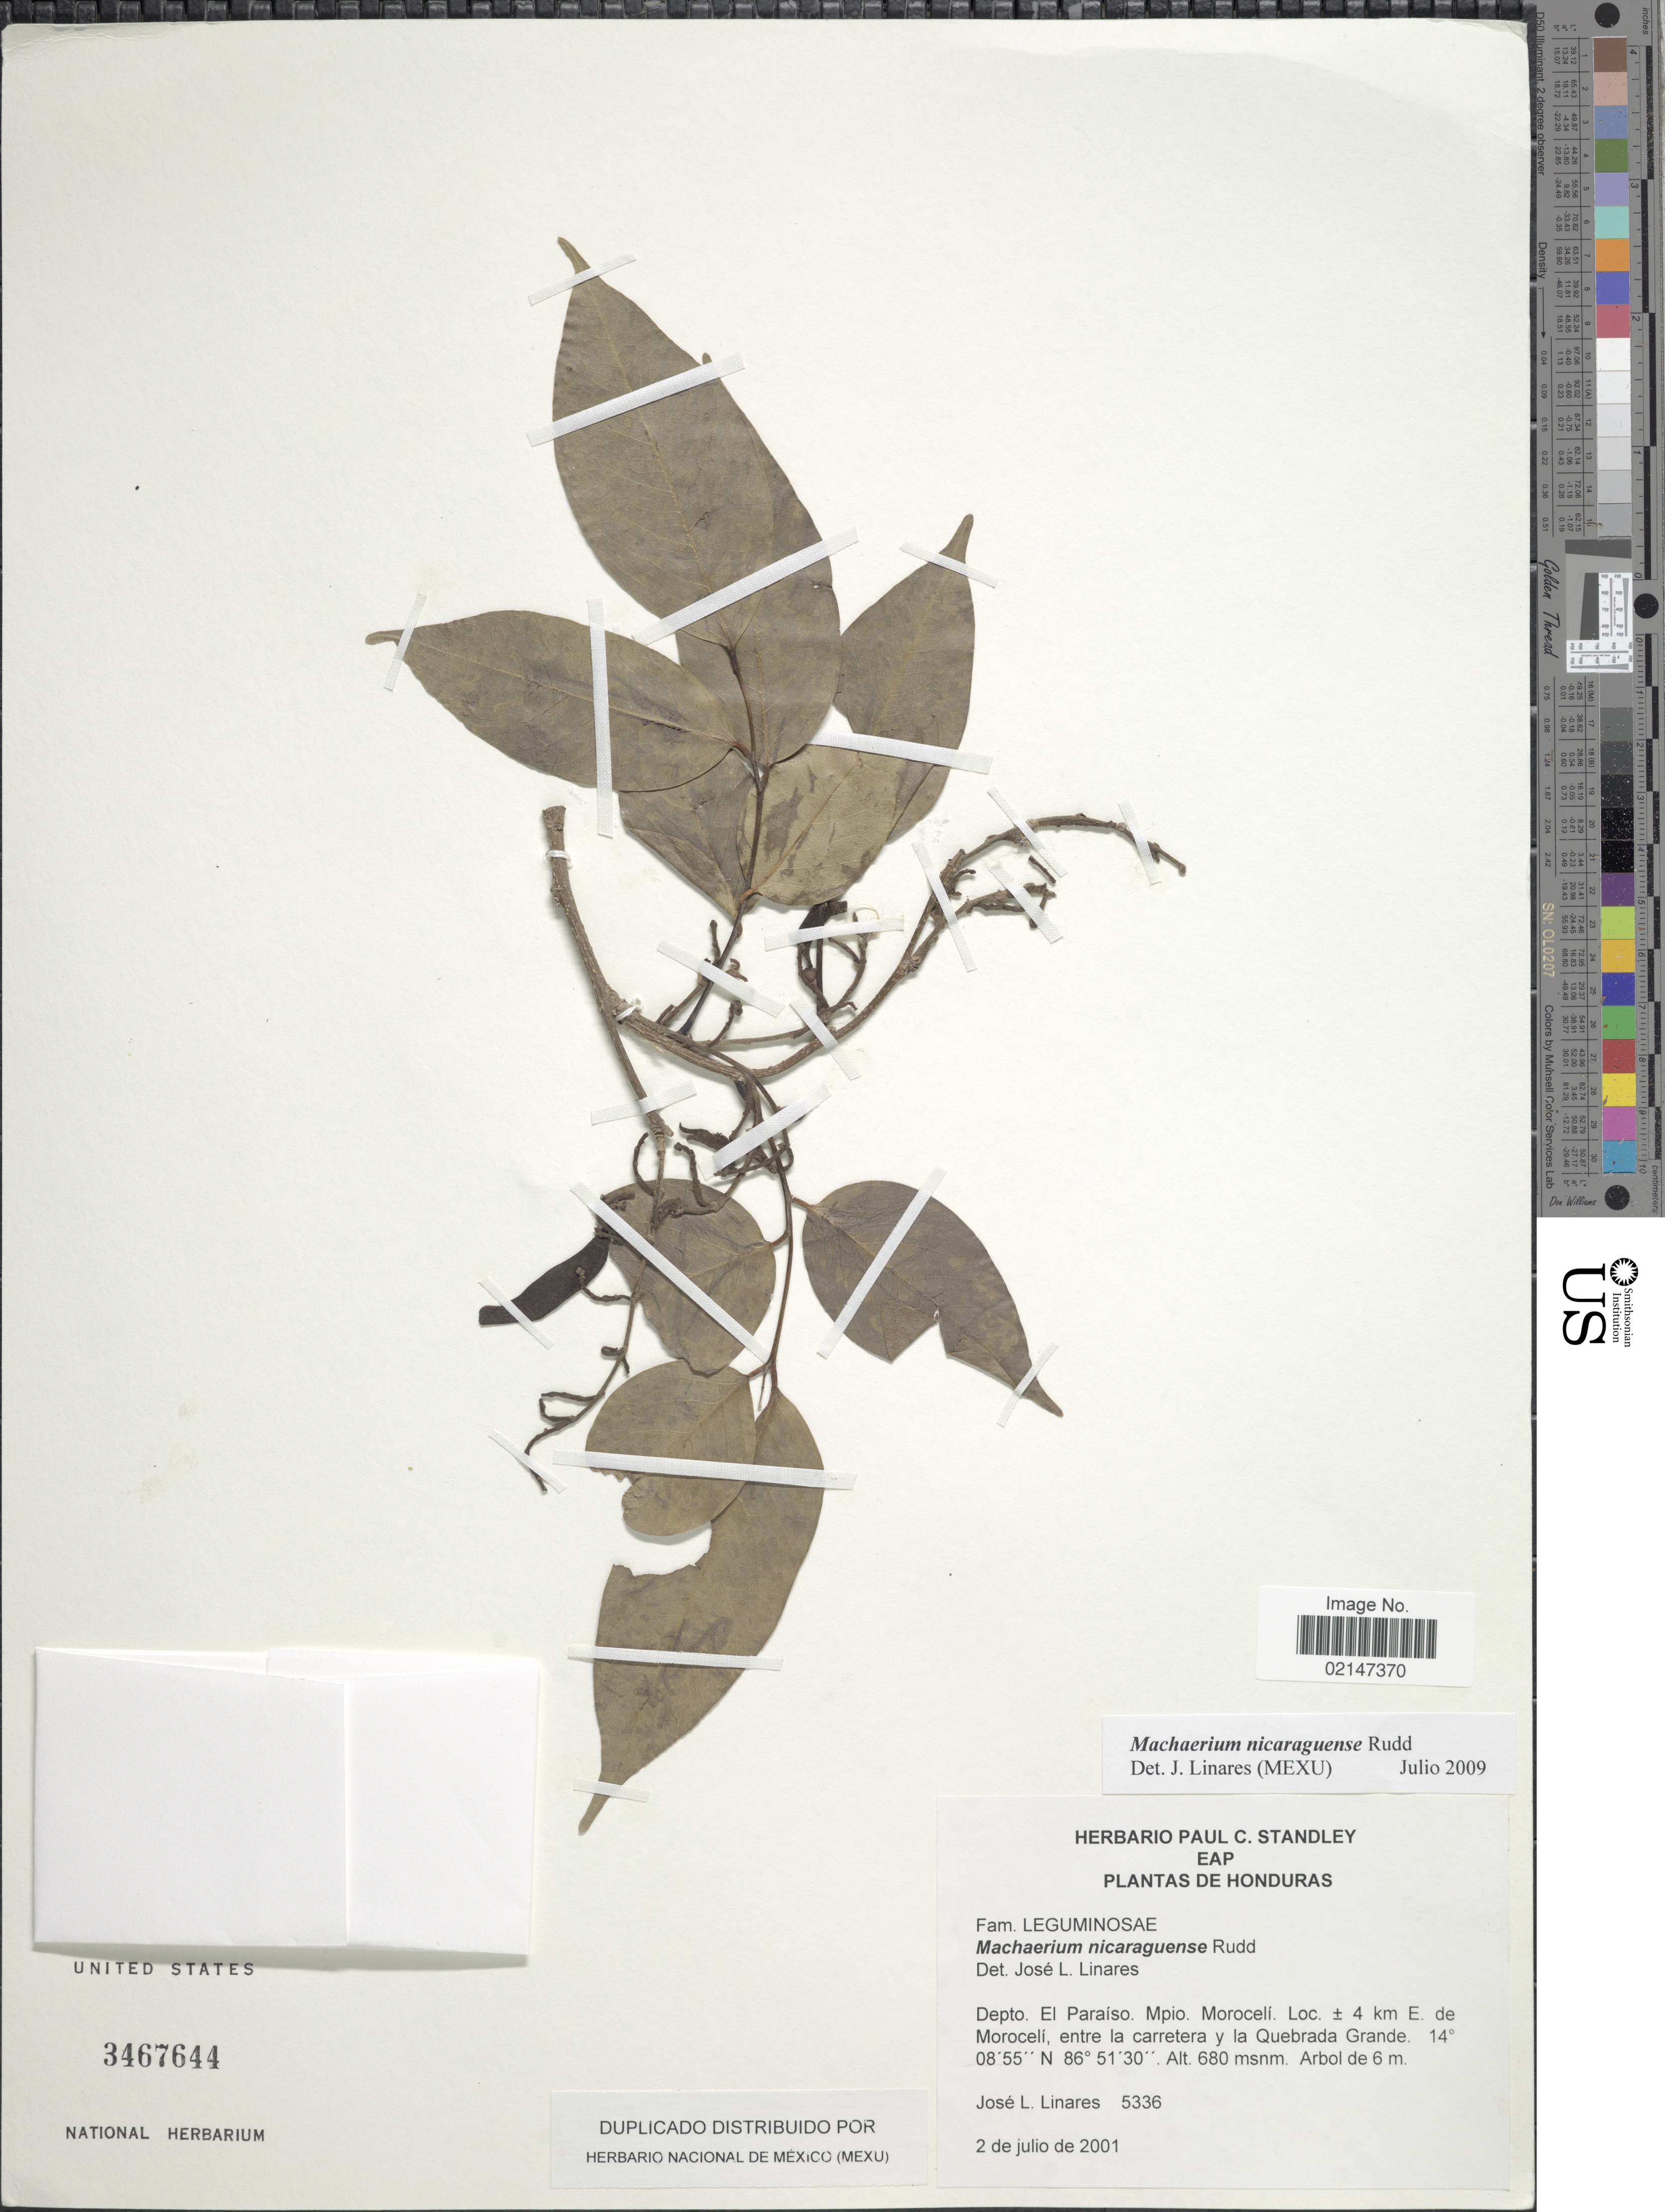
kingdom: Plantae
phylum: Tracheophyta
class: Magnoliopsida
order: Fabales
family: Fabaceae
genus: Desmodium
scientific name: Desmodium nicaraguense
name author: Oerst.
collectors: J. Linares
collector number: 5336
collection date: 2001-07-02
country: Honduras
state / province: El Paraíso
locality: Depto. El Paraiso, Mpio Moroceli. ± 4 km E. de Morceli, entre la carretera y la Quebrada Grande.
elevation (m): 680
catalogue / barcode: US 3467644